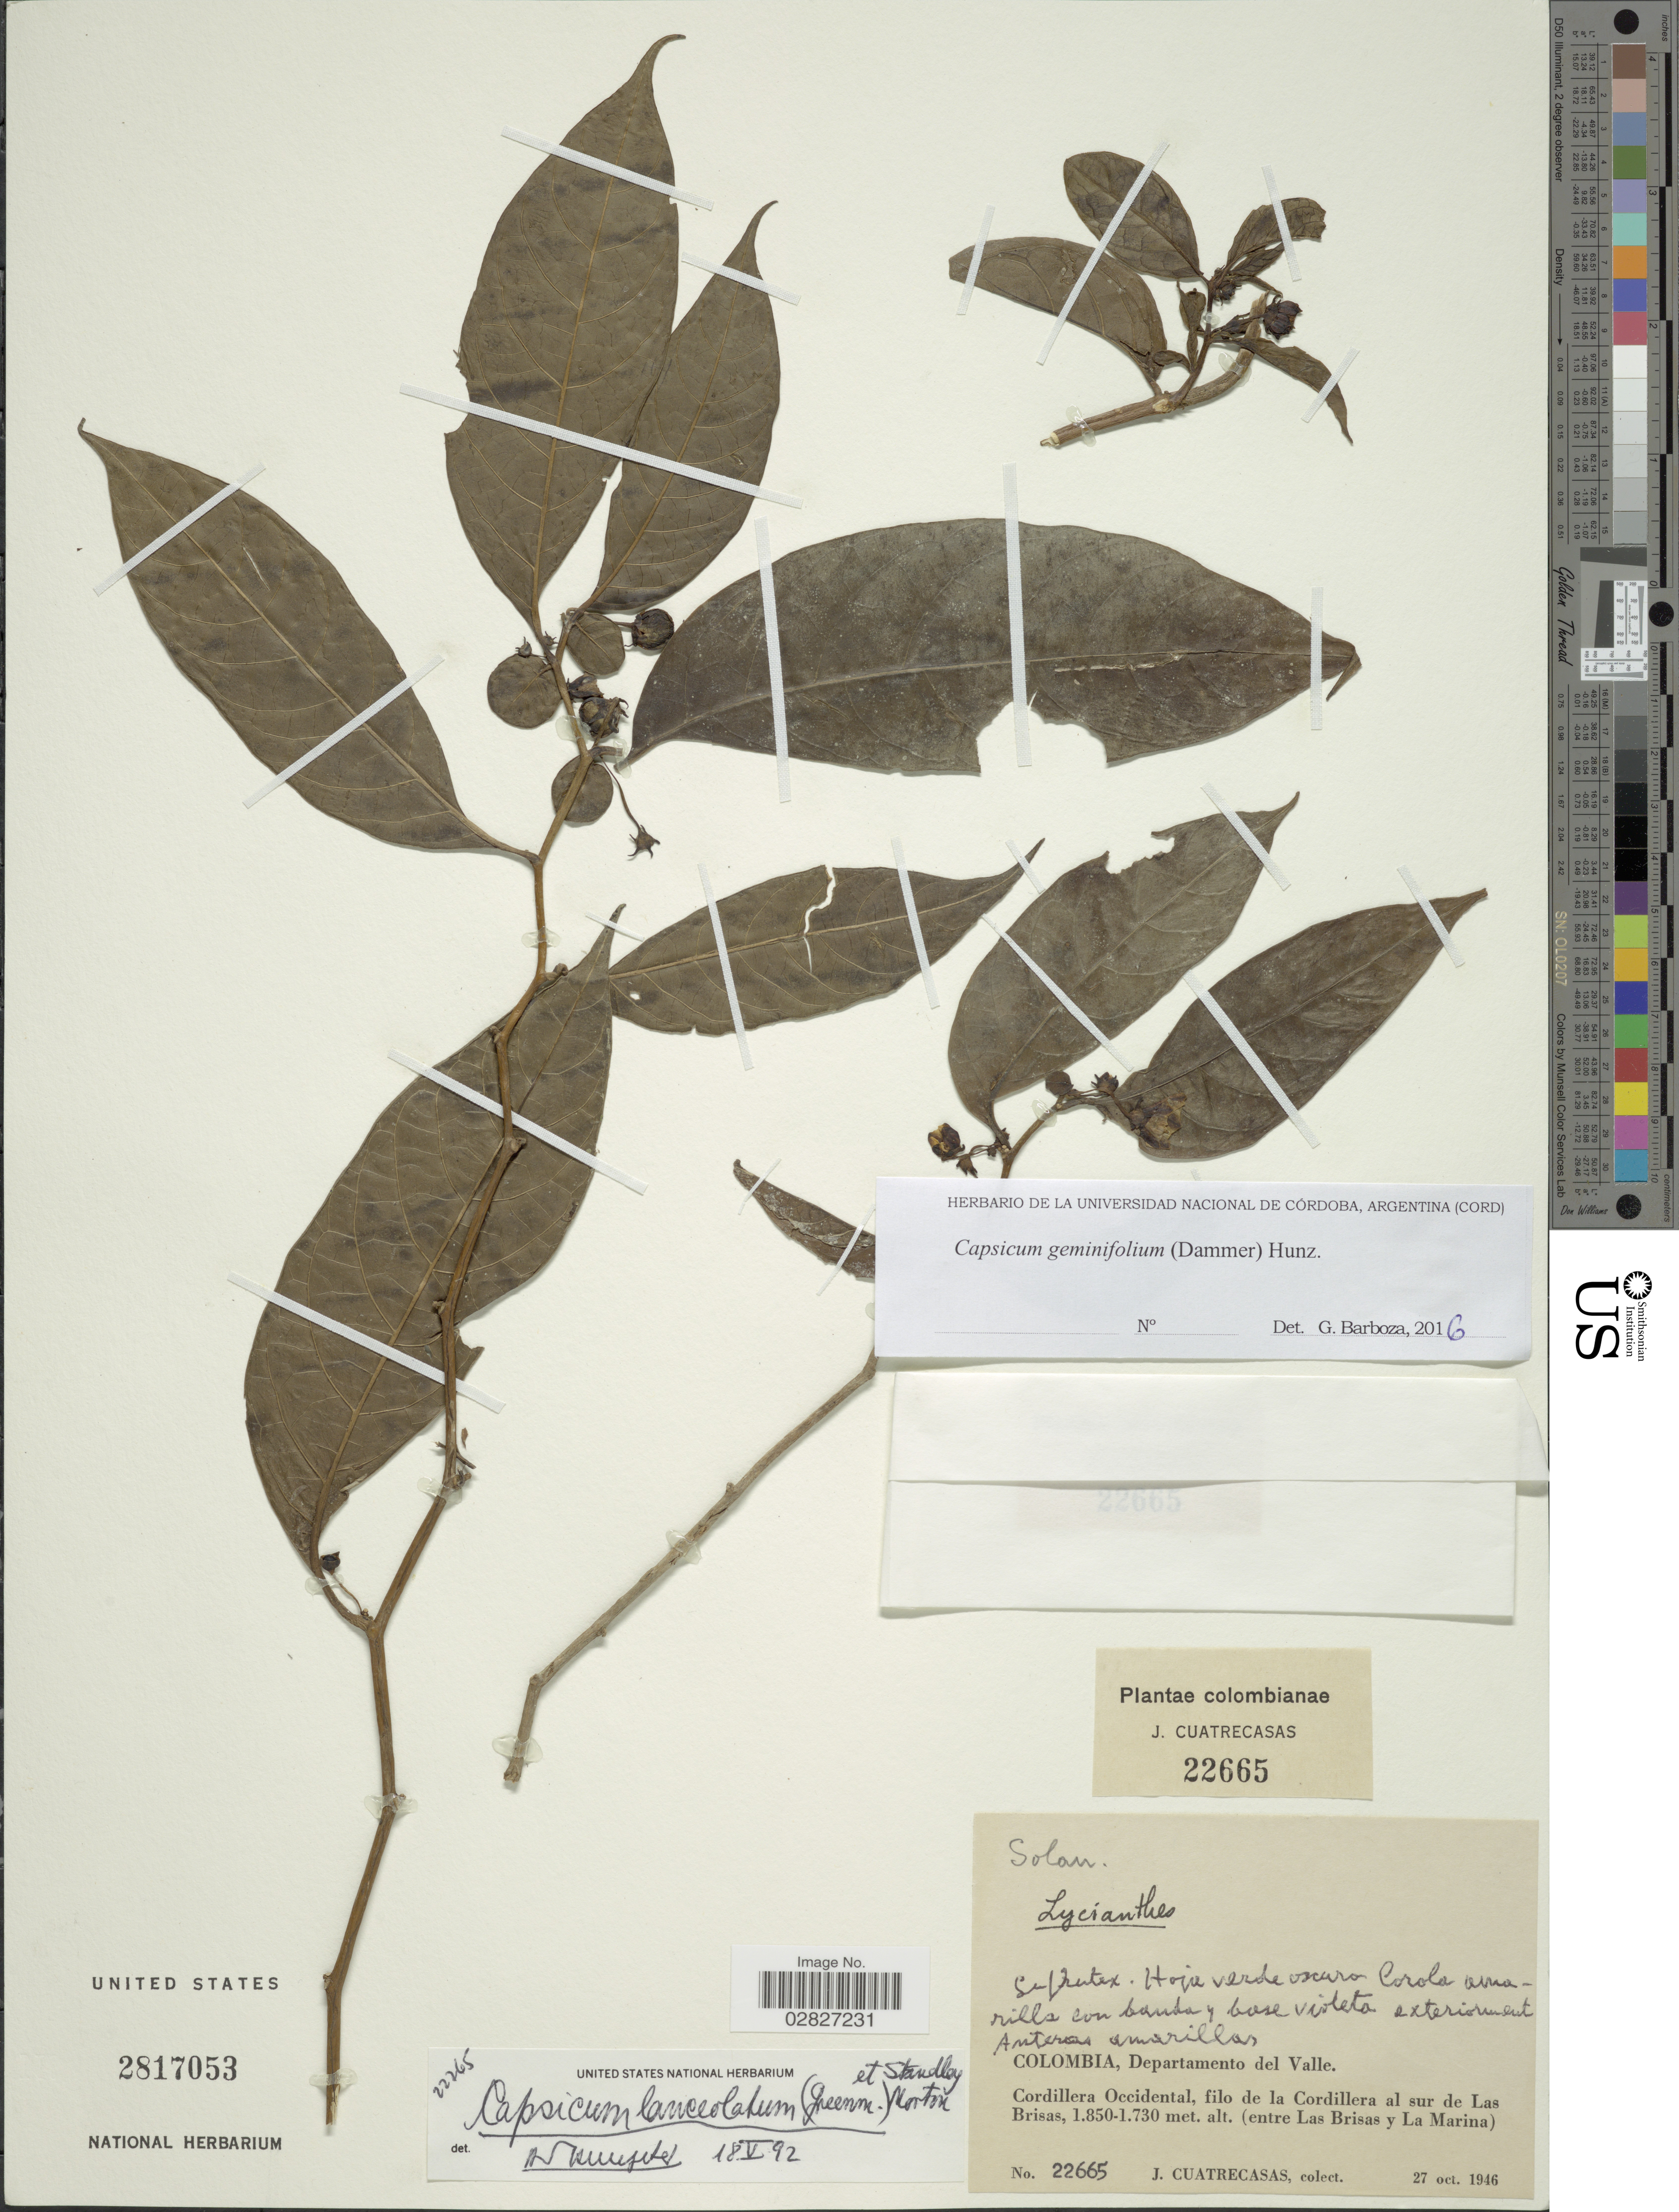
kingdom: Plantae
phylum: Tracheophyta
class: Magnoliopsida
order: Solanales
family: Solanaceae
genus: Capsicum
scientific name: Capsicum geminifolium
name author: (Dammer) Hunz.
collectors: J. Cuatrecasas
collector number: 22665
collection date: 1946-10-27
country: Colombia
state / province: Valle del Cauca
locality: Departamento del Valle. Cordillera Occidental, filo de la Cordillera al sur de Las Brisas (entre Las Brisas y La Marina).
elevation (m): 1730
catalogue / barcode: US 2817053